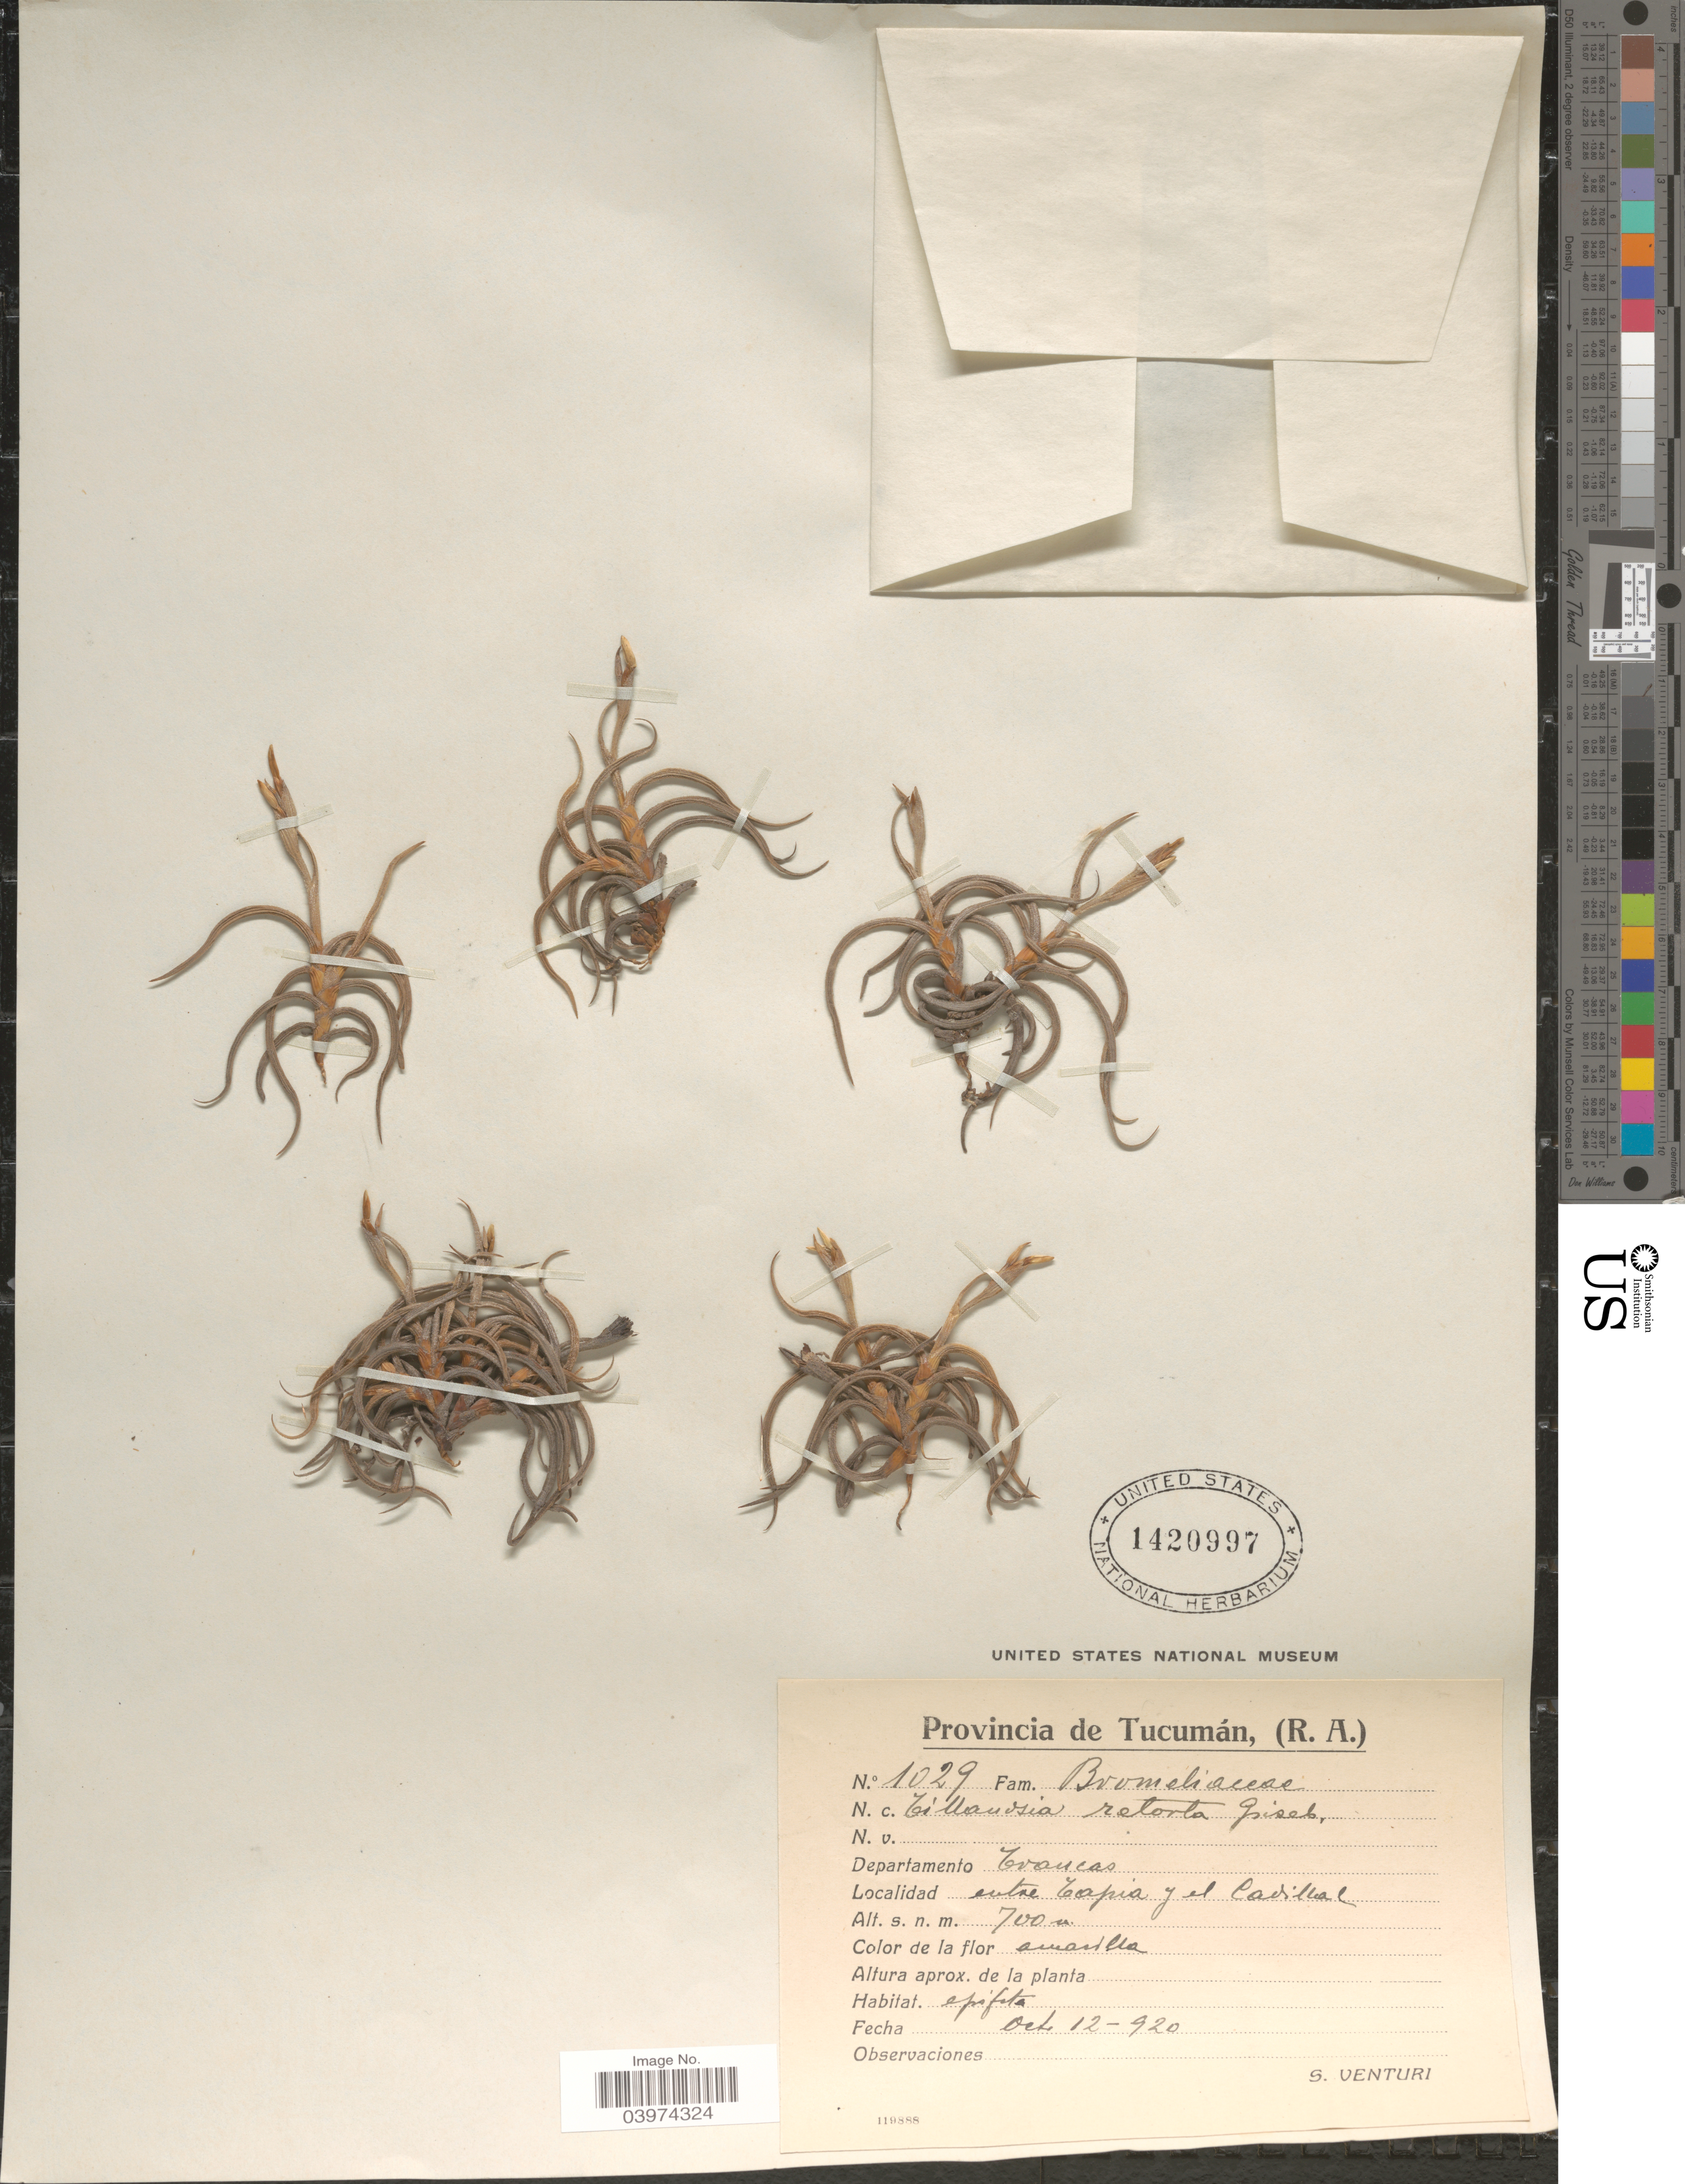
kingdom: Plantae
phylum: Tracheophyta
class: Liliopsida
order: Poales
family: Bromeliaceae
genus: Tillandsia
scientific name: Tillandsia retorta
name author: Griseb.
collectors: S. Venturi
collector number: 1029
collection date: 1920-10-12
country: Argentina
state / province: Tucuman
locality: Departamento Trancas. Entre Tapia y el Cadillal.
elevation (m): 700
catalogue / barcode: US 1420997